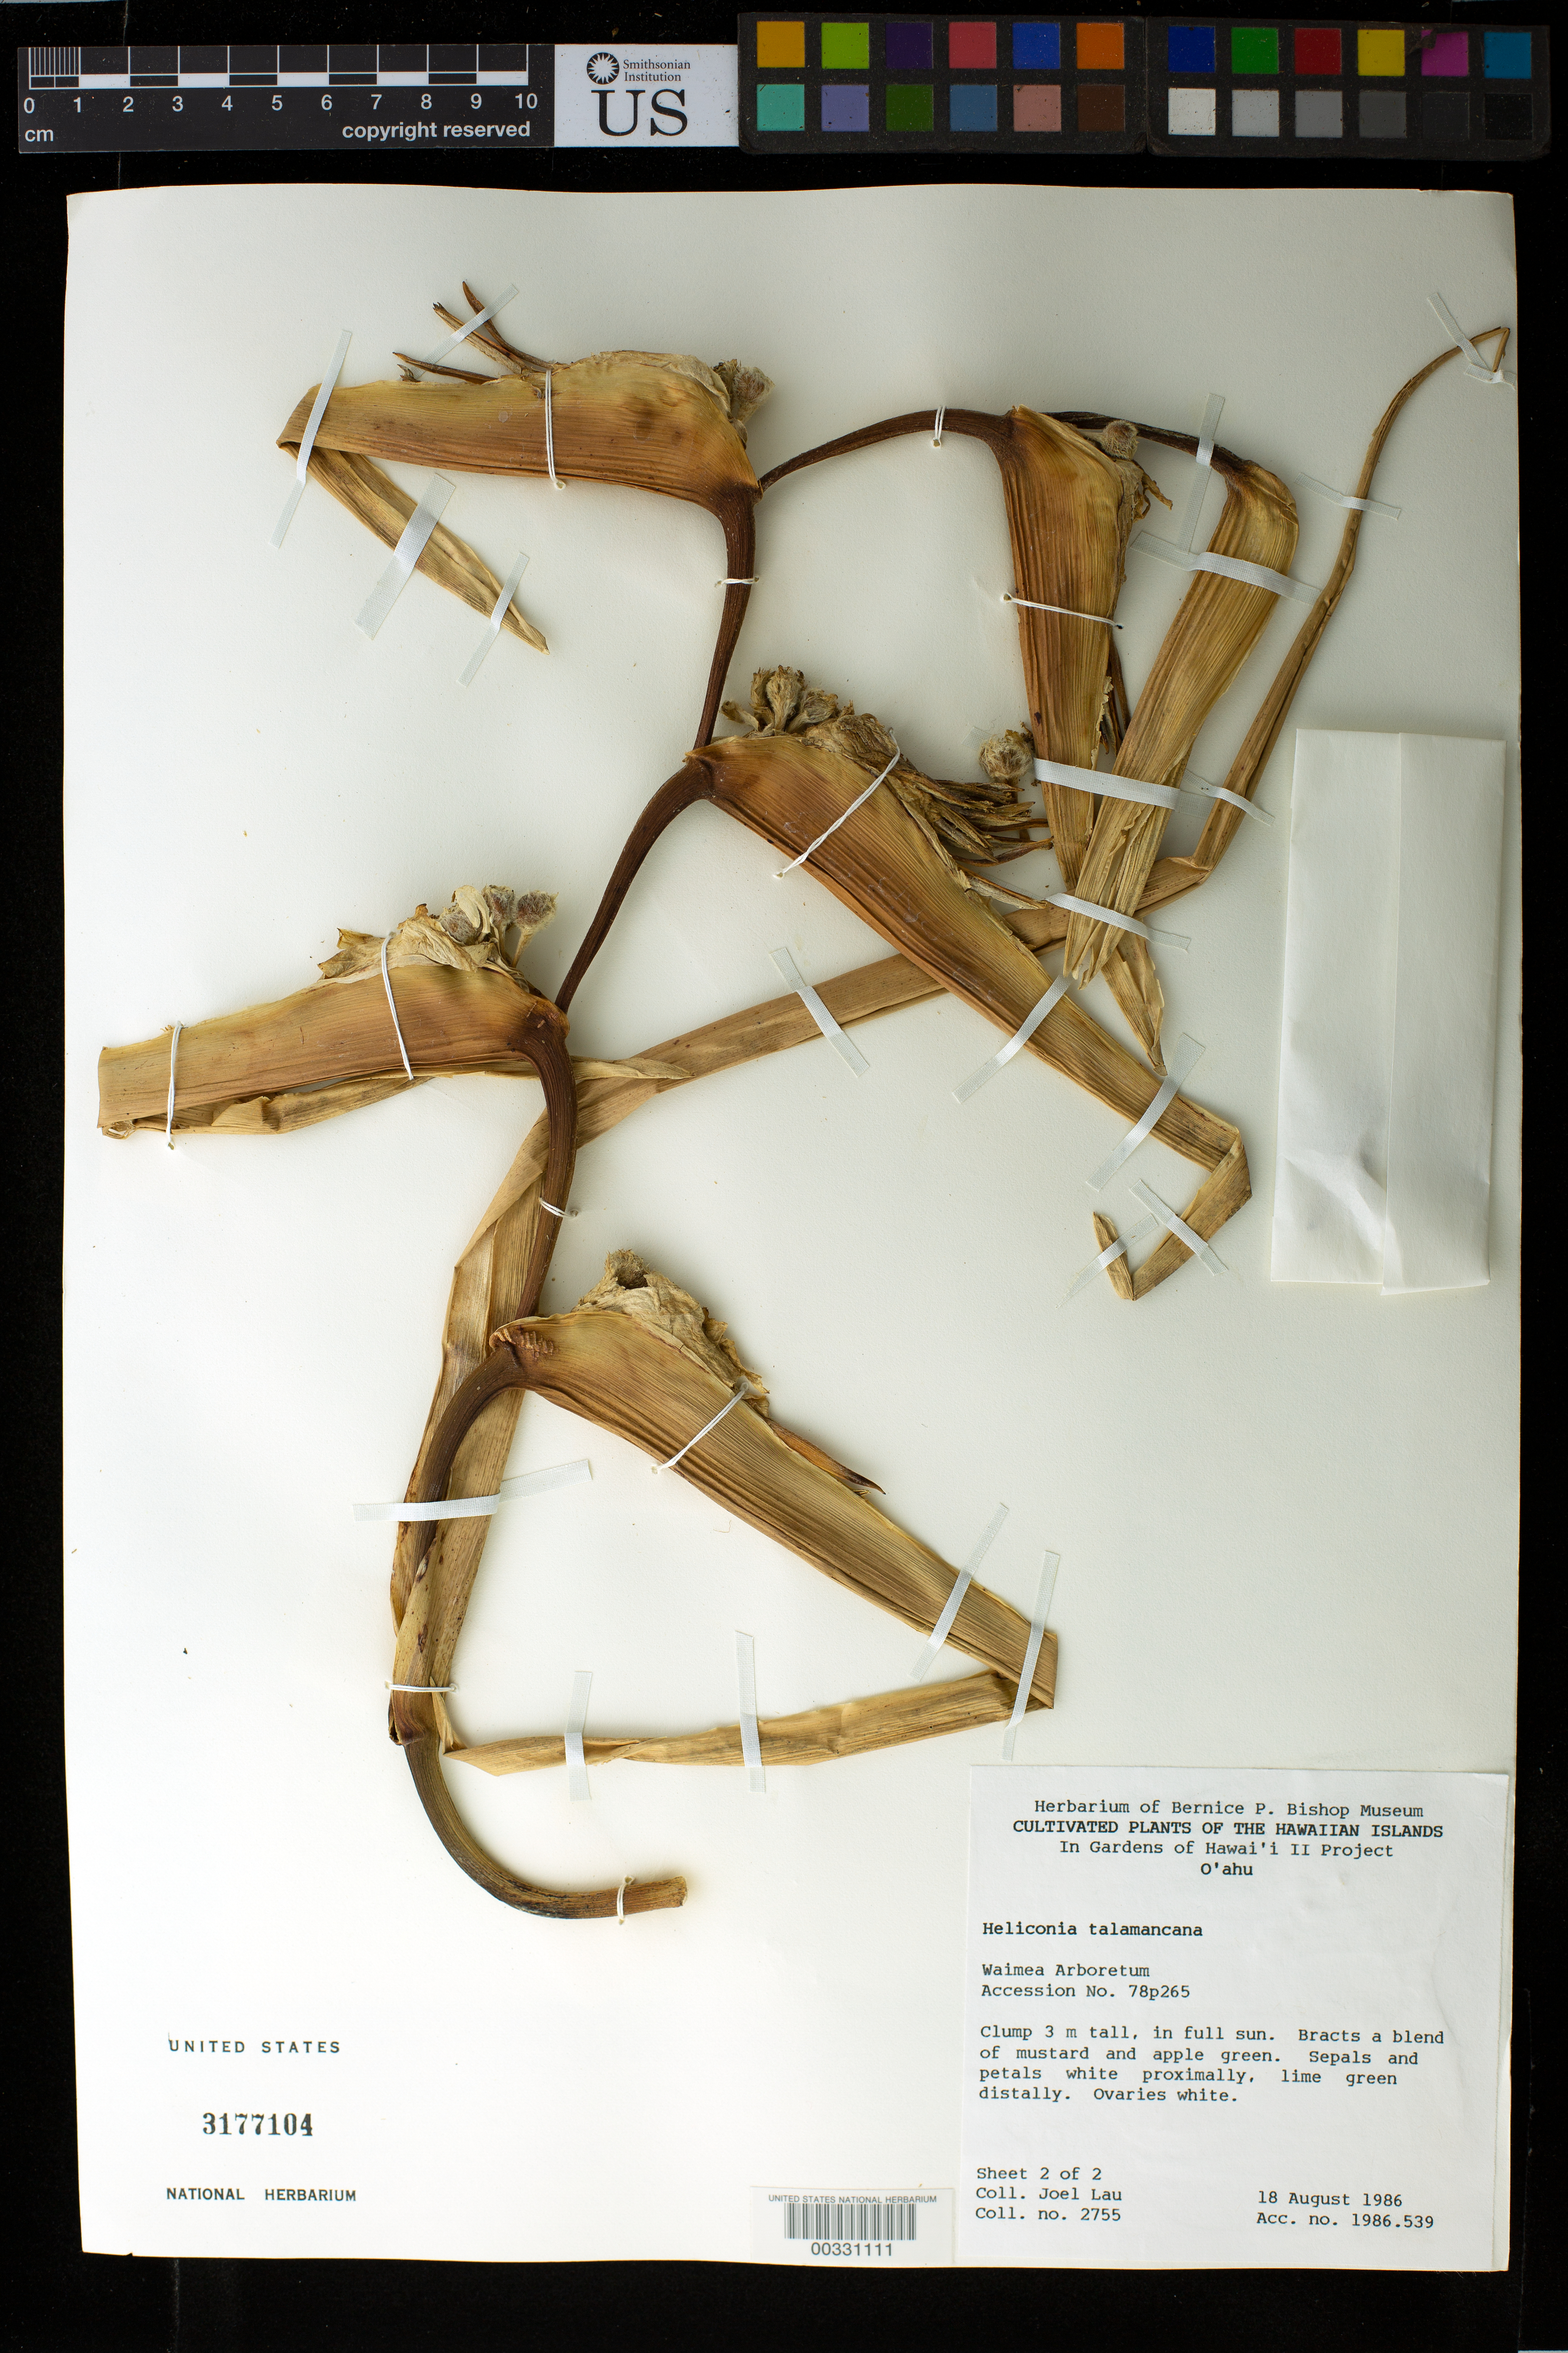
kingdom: Plantae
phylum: Tracheophyta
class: Liliopsida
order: Zingiberales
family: Heliconiaceae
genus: Heliconia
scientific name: Heliconia talamancana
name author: G.S. Daniels & F.G. Stiles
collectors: J. Lau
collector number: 2755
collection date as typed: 18 Aug 1986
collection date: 1986-08-18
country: United States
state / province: Florida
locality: Southern Florida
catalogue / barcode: US 3177104